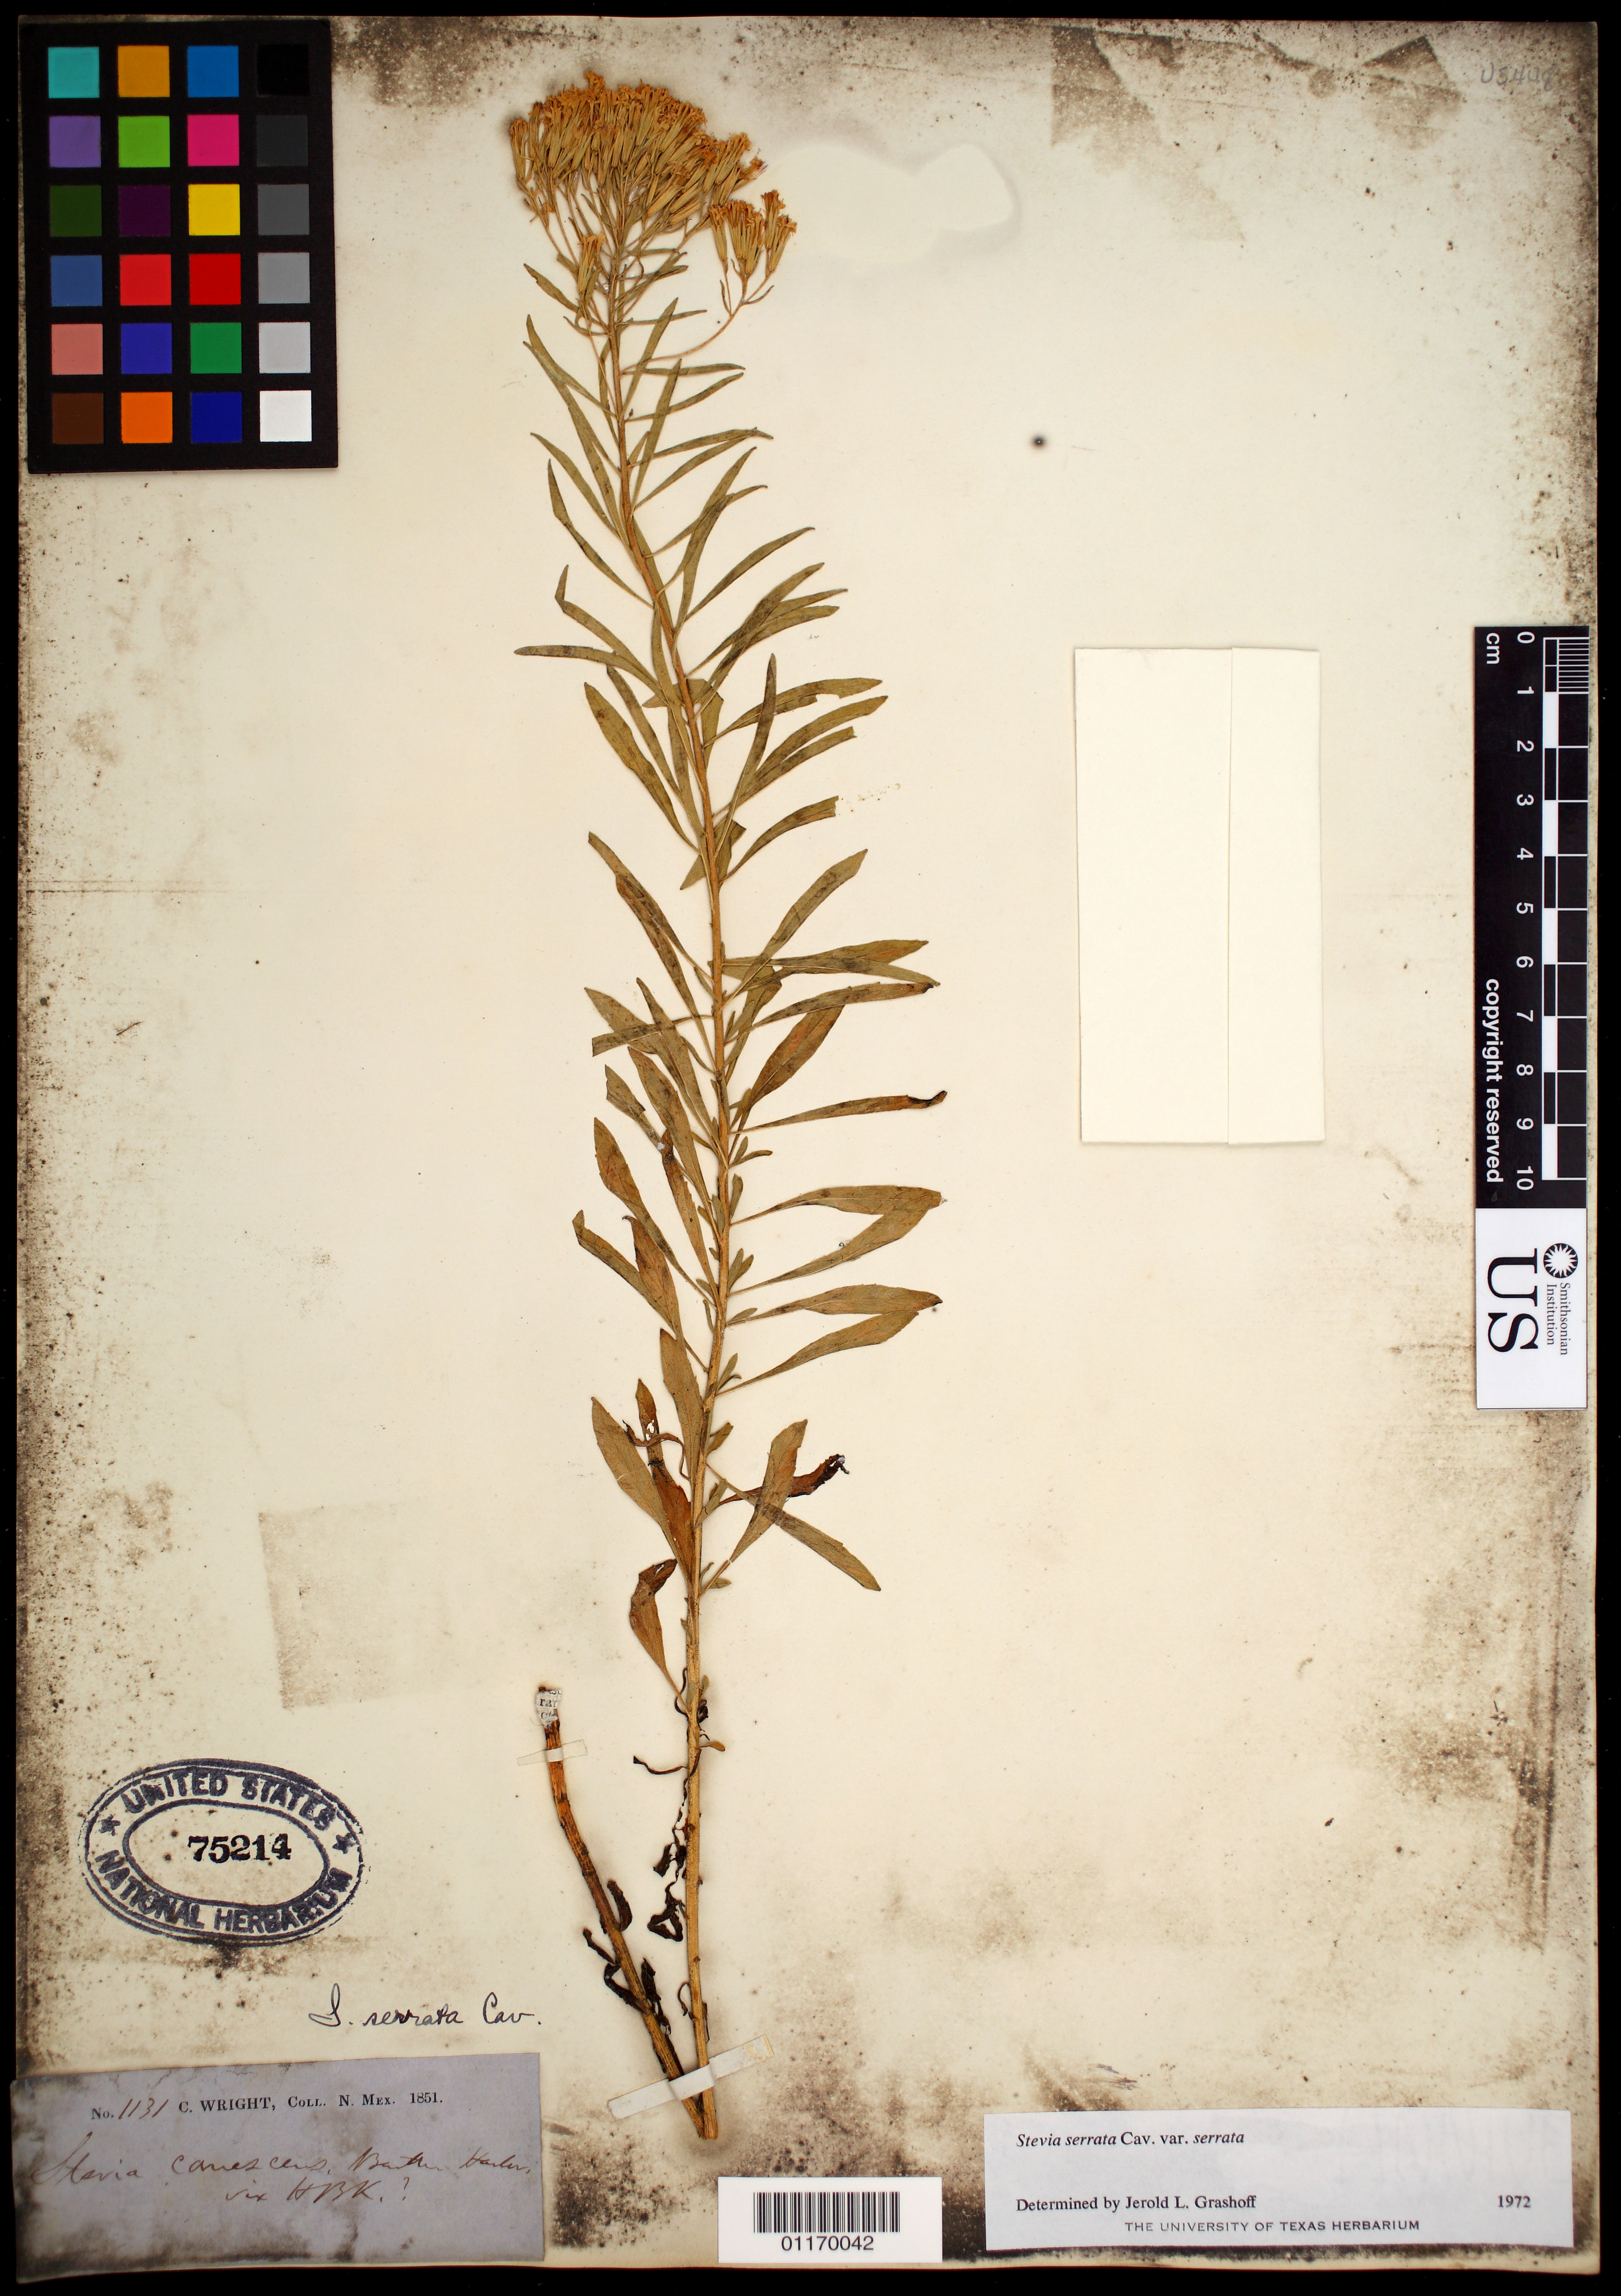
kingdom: Plantae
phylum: Tracheophyta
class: Magnoliopsida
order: Asterales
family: Asteraceae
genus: Stevia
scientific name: Stevia serrata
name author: Cav.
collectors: C. Wright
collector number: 1131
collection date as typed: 1851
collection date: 1851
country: United States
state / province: New Mexico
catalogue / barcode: US 75214